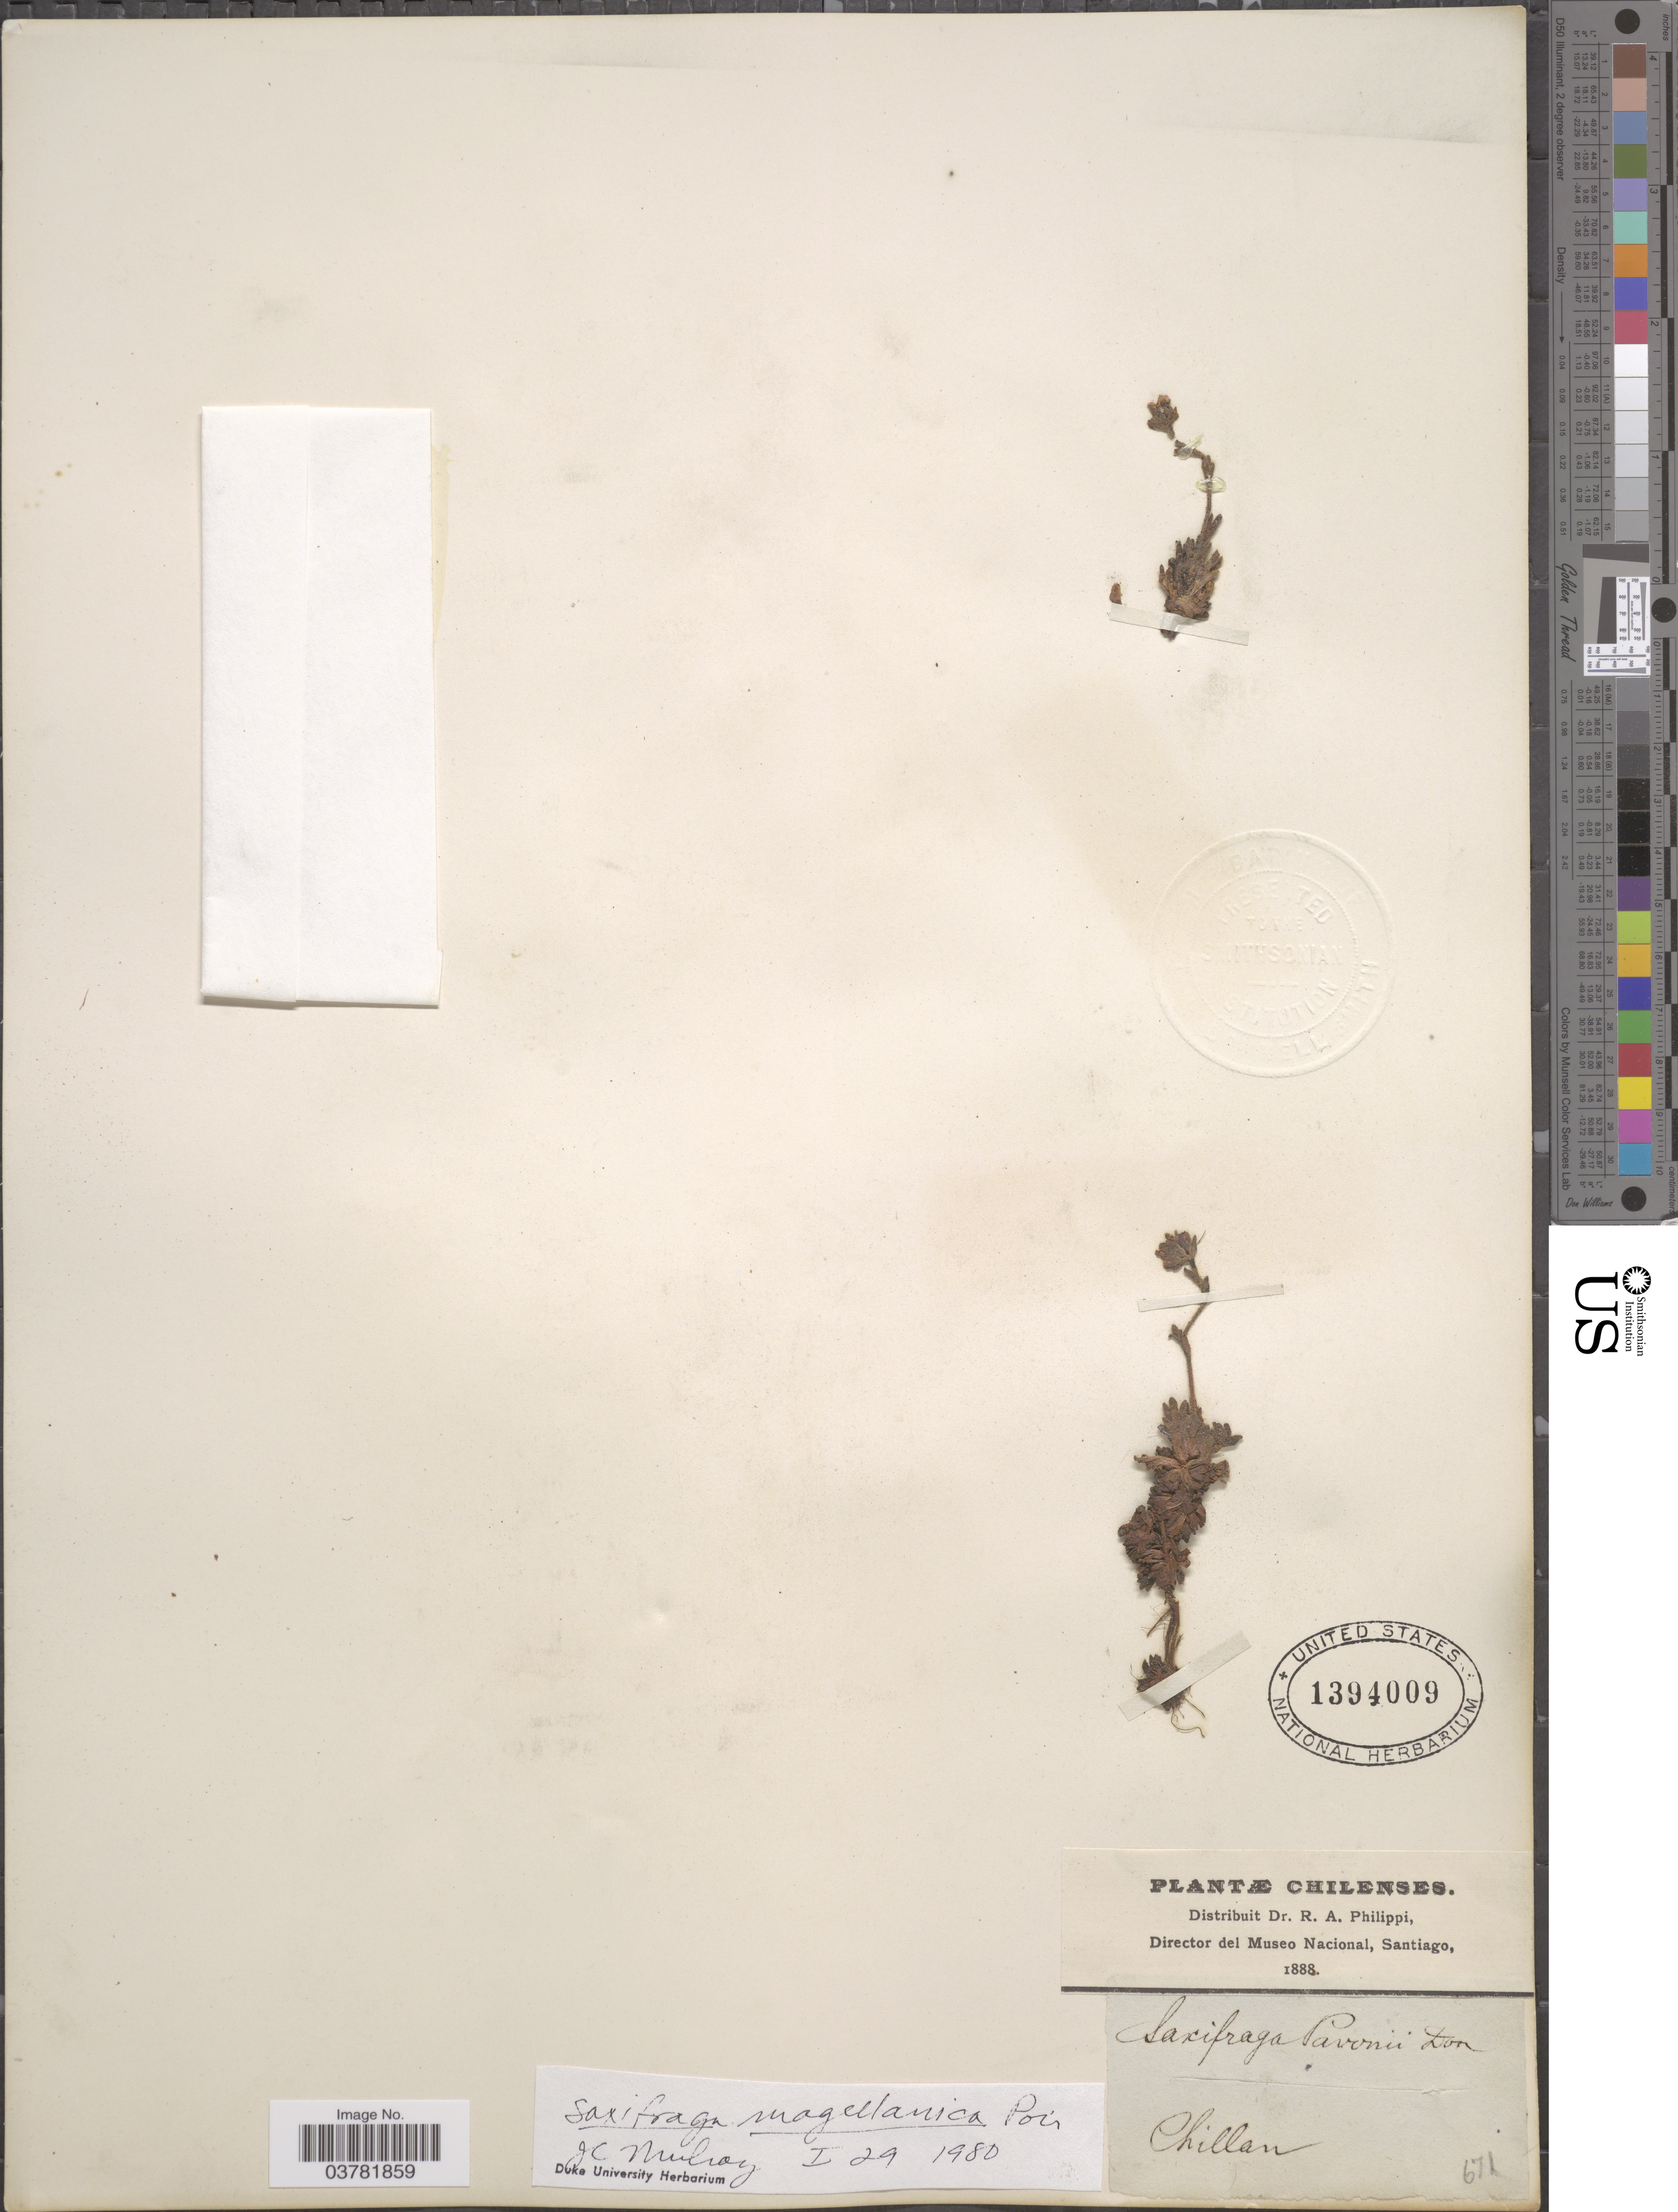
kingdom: Plantae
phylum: Tracheophyta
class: Magnoliopsida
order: Saxifragales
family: Saxifragaceae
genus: Saxifraga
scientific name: Saxifraga magellanica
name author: Poir.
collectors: ex. herb. R.A. Philippi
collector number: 571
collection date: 1888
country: Chile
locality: Chillan.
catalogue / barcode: US 1394009